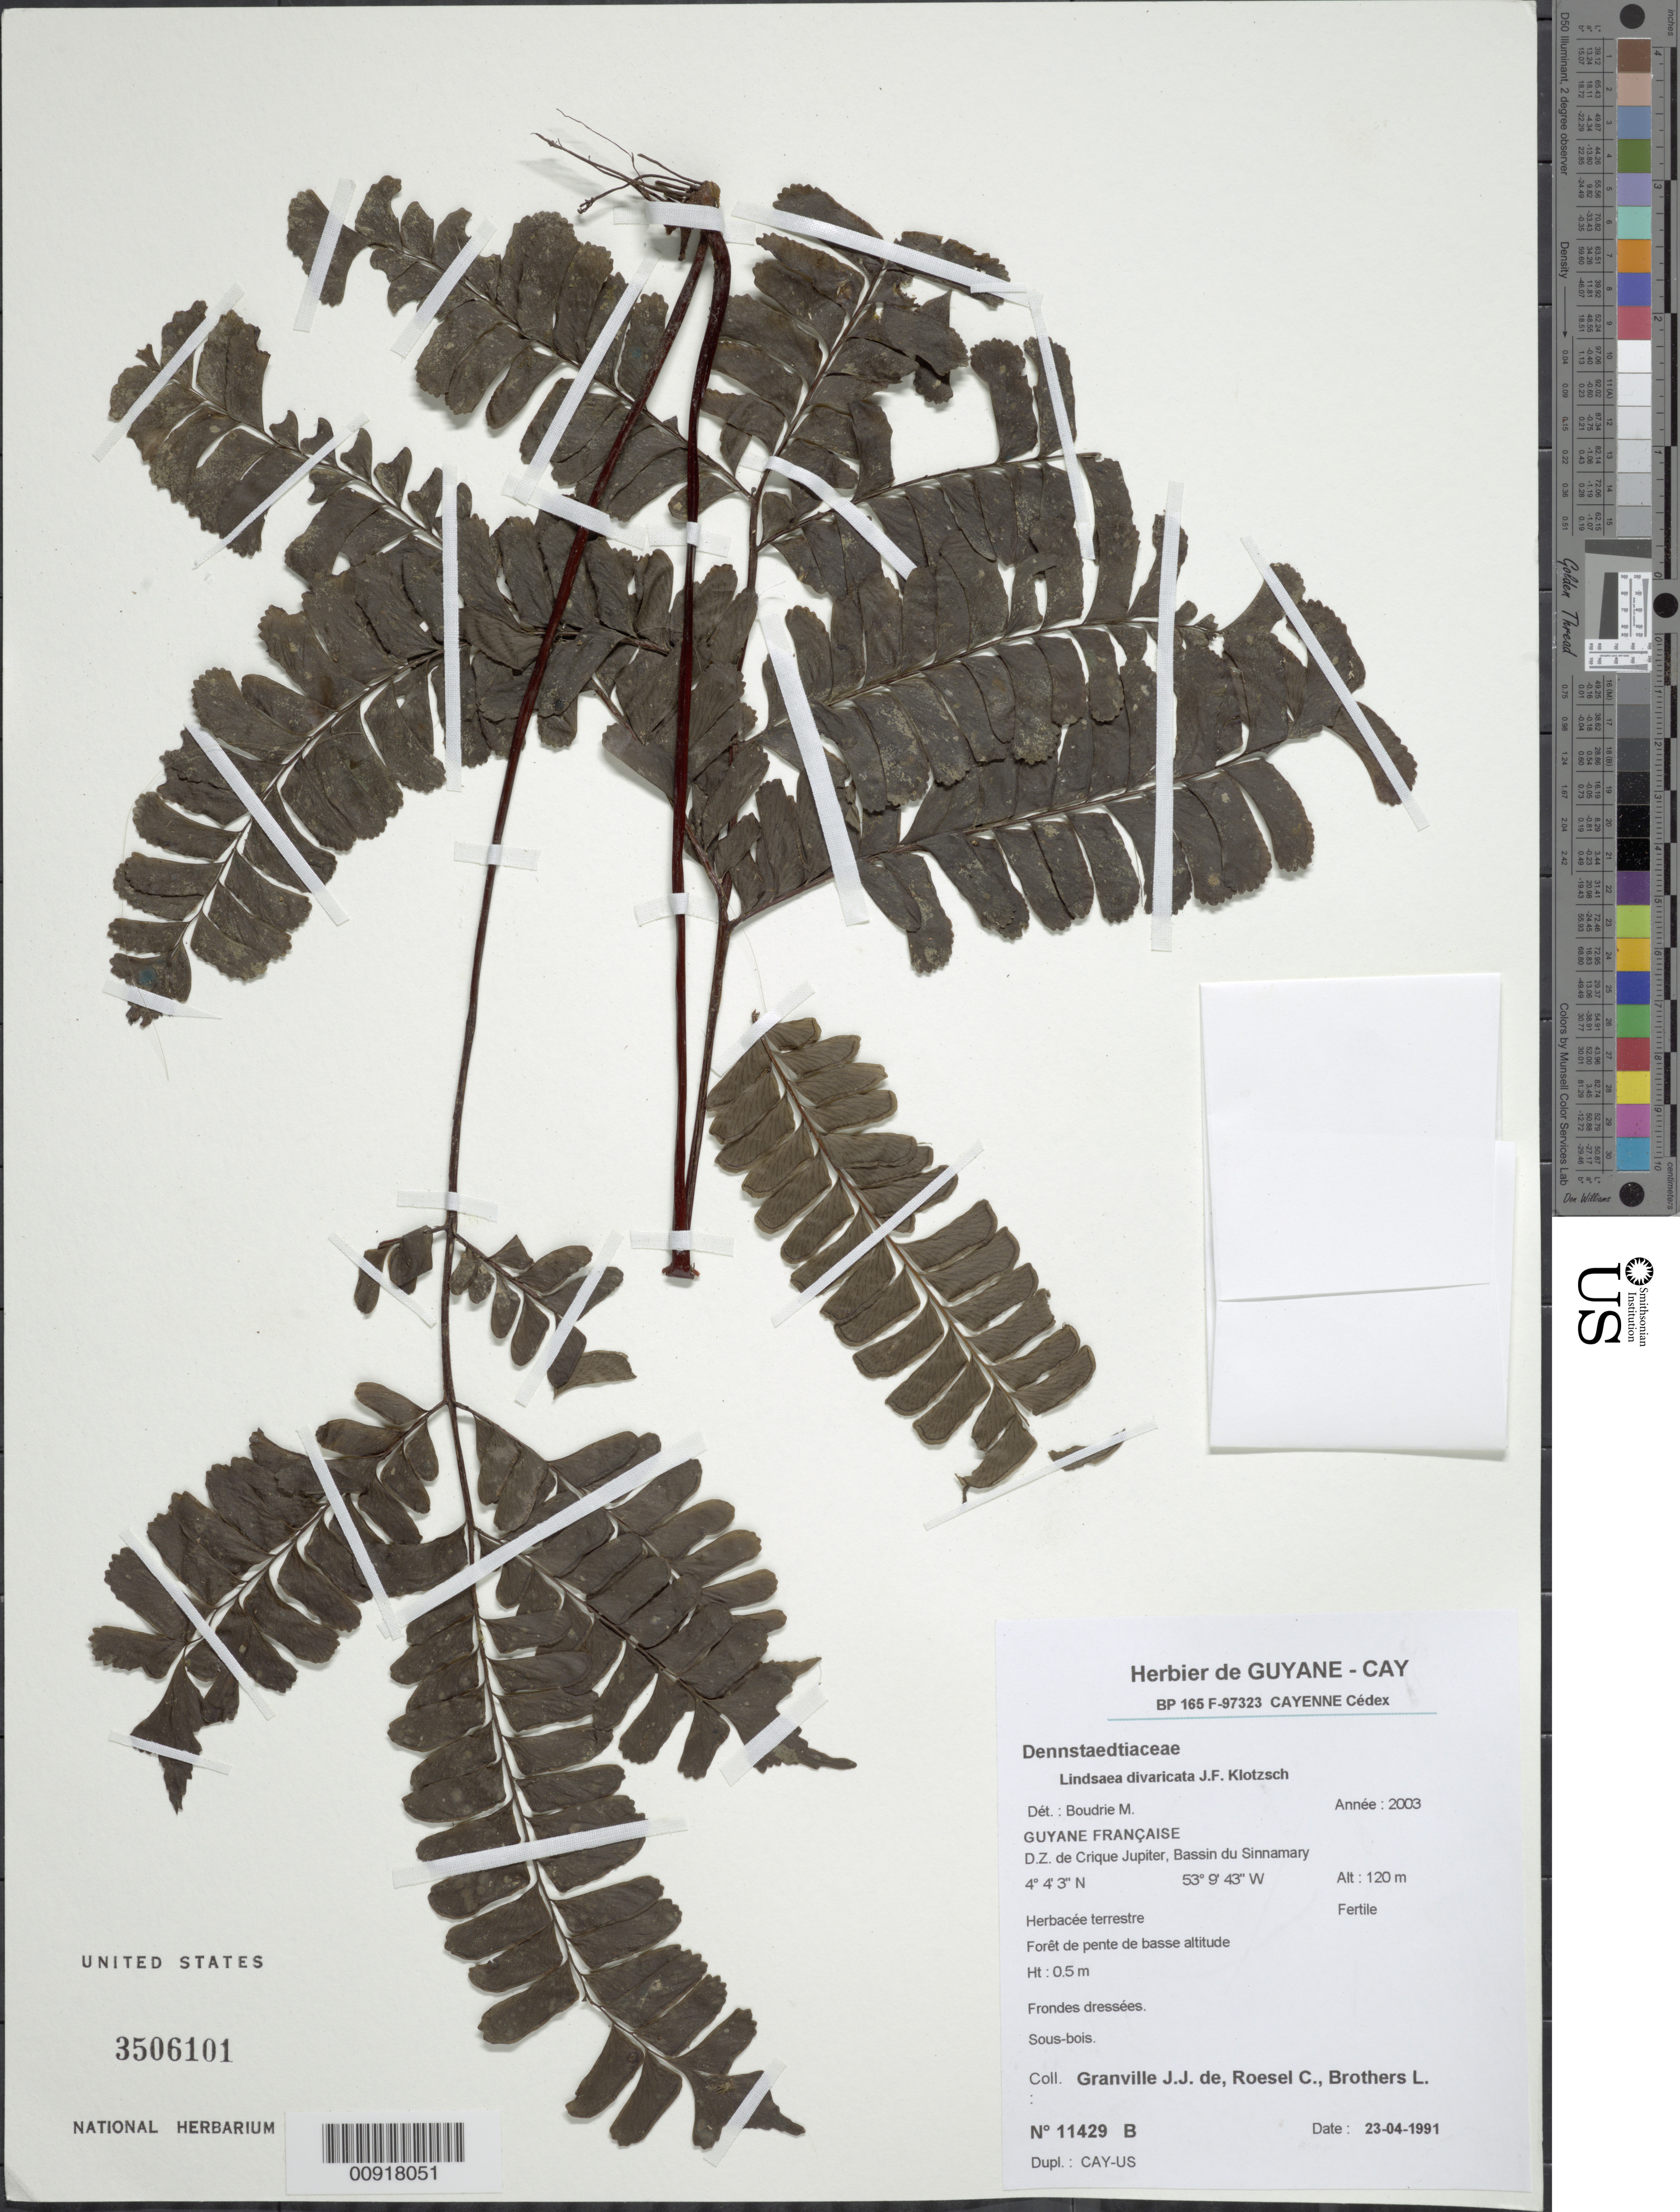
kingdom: Plantae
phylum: Tracheophyta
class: Polypodiopsida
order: Polypodiales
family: Lindsaeaceae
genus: Lindsaea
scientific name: Lindsaea divaricata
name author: Klotzsch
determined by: Boudrie, M.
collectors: J.-J. de Granville, C. S. Roesel & L. Brothers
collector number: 11429 B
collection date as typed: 23-Apr-91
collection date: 1991-04-23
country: French Guiana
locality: D.Z. de Crique Jupiter, Bassin du Sinnamary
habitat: Forêt de pente de basse altitude; sous bois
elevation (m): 120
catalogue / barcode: US 3506101